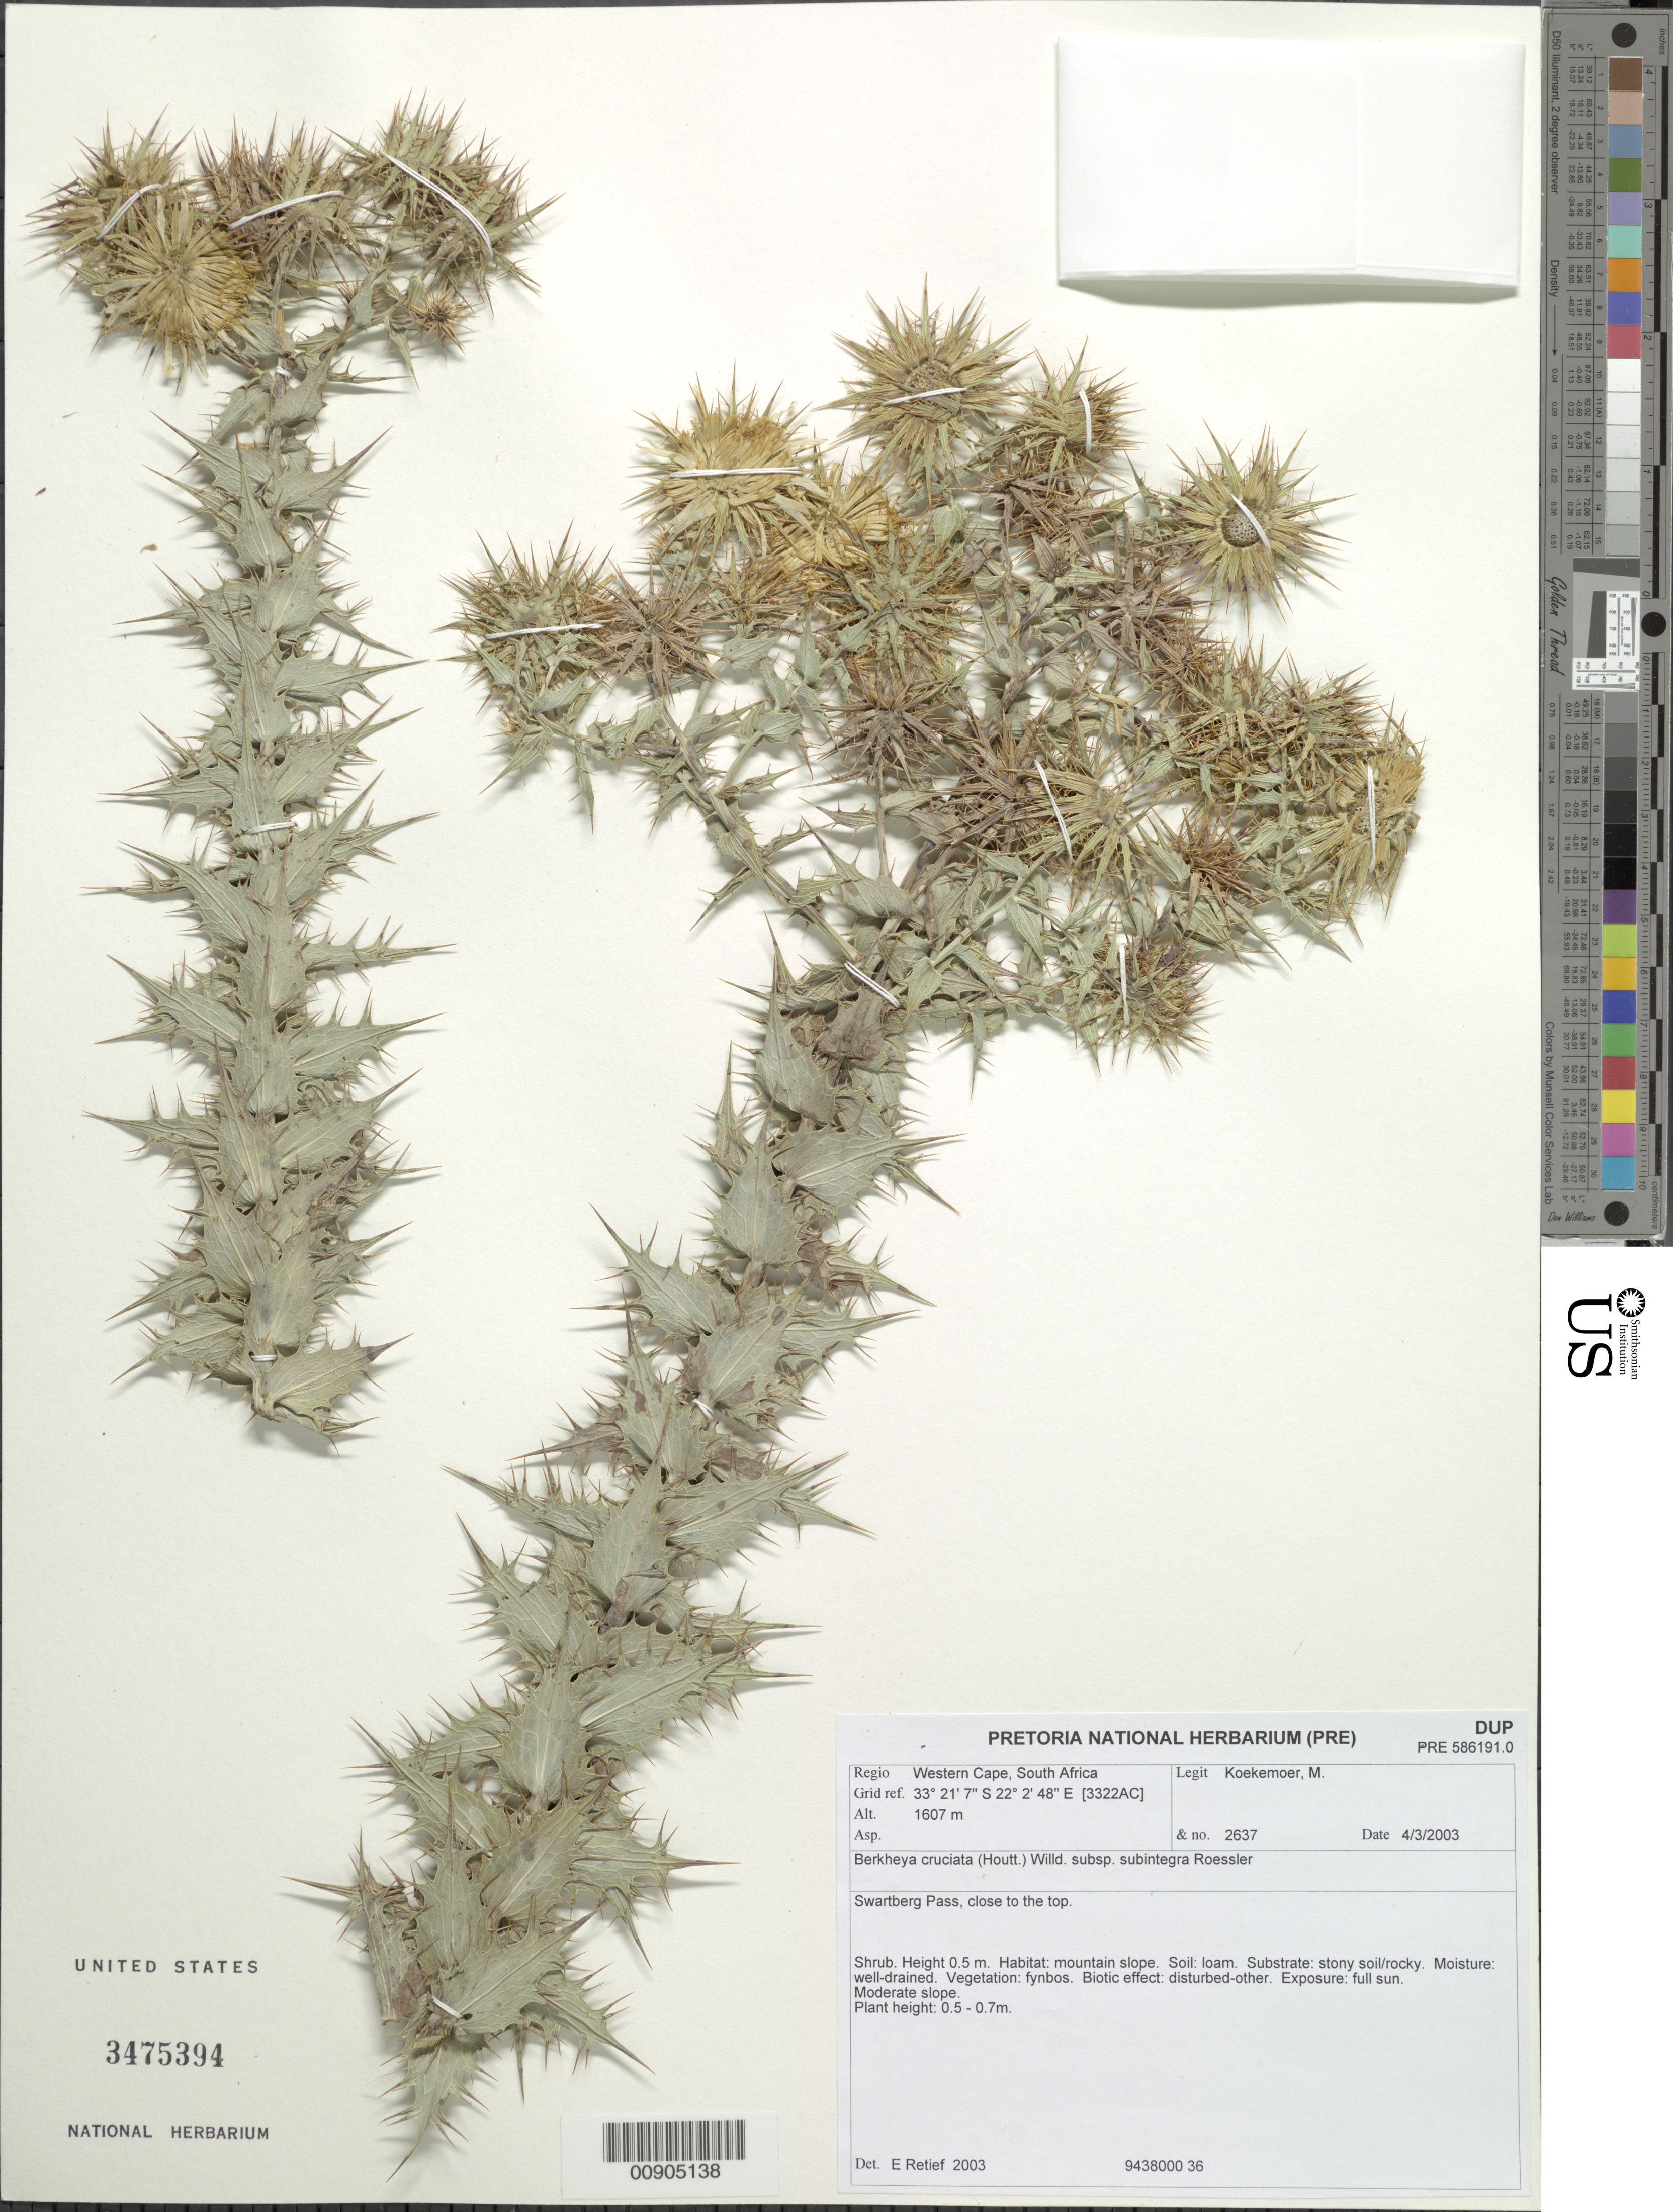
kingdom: Plantae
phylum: Tracheophyta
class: Magnoliopsida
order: Asterales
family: Asteraceae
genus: Berkheya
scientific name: Berkheya cruciata subsp. subintegra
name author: Roessler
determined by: Retief, E.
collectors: M. Koekemoer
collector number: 2637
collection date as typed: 4 March 2003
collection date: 2003-03-04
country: South Africa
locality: Western Cape, Swartberg Pass, near top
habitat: Mountain slope, loam, stony soil/rocky, well-drained, fynbos, disturbed, full sun, moderate slope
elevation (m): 1607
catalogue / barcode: US 3475394